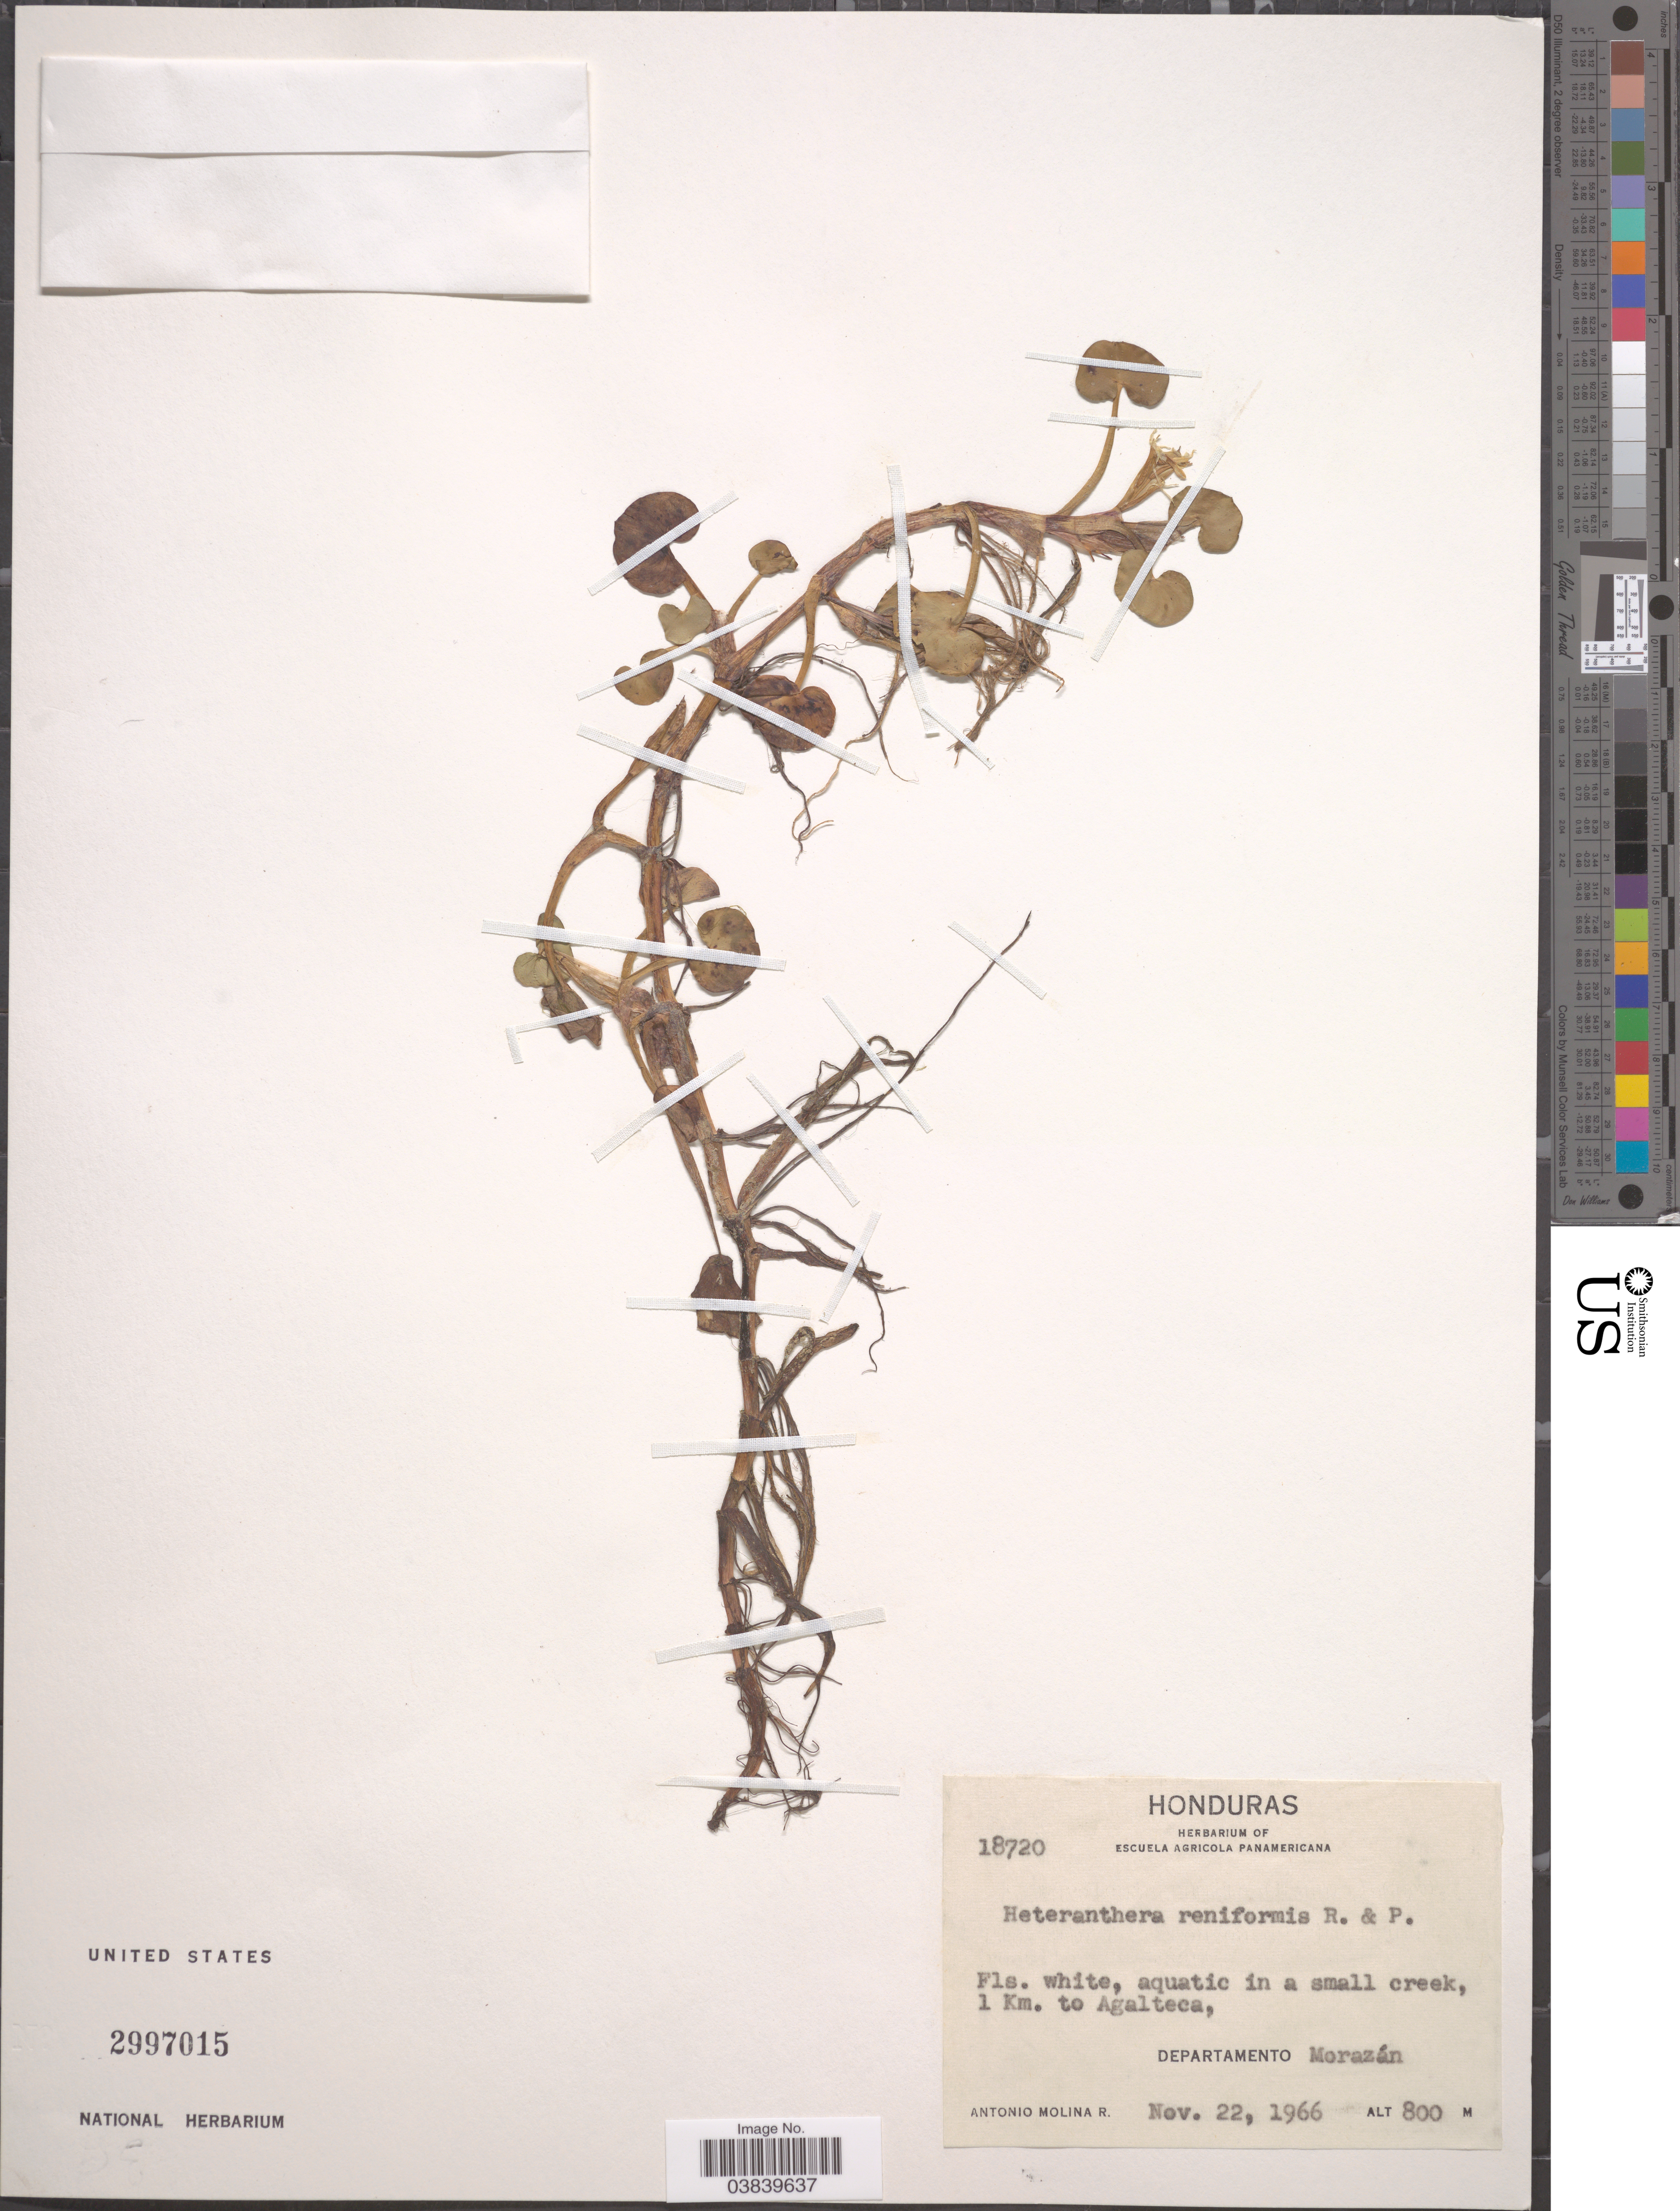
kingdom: Plantae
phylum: Tracheophyta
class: Liliopsida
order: Commelinales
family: Pontederiaceae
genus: Heteranthera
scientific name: Heteranthera reniformis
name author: Ruiz & Pav.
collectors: A. Molina R.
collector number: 18720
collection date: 1966-11-22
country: Honduras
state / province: Fco. Morazán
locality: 1 Km. to Agalteca, Departamento Morazán.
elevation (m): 800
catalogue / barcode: US 2997015